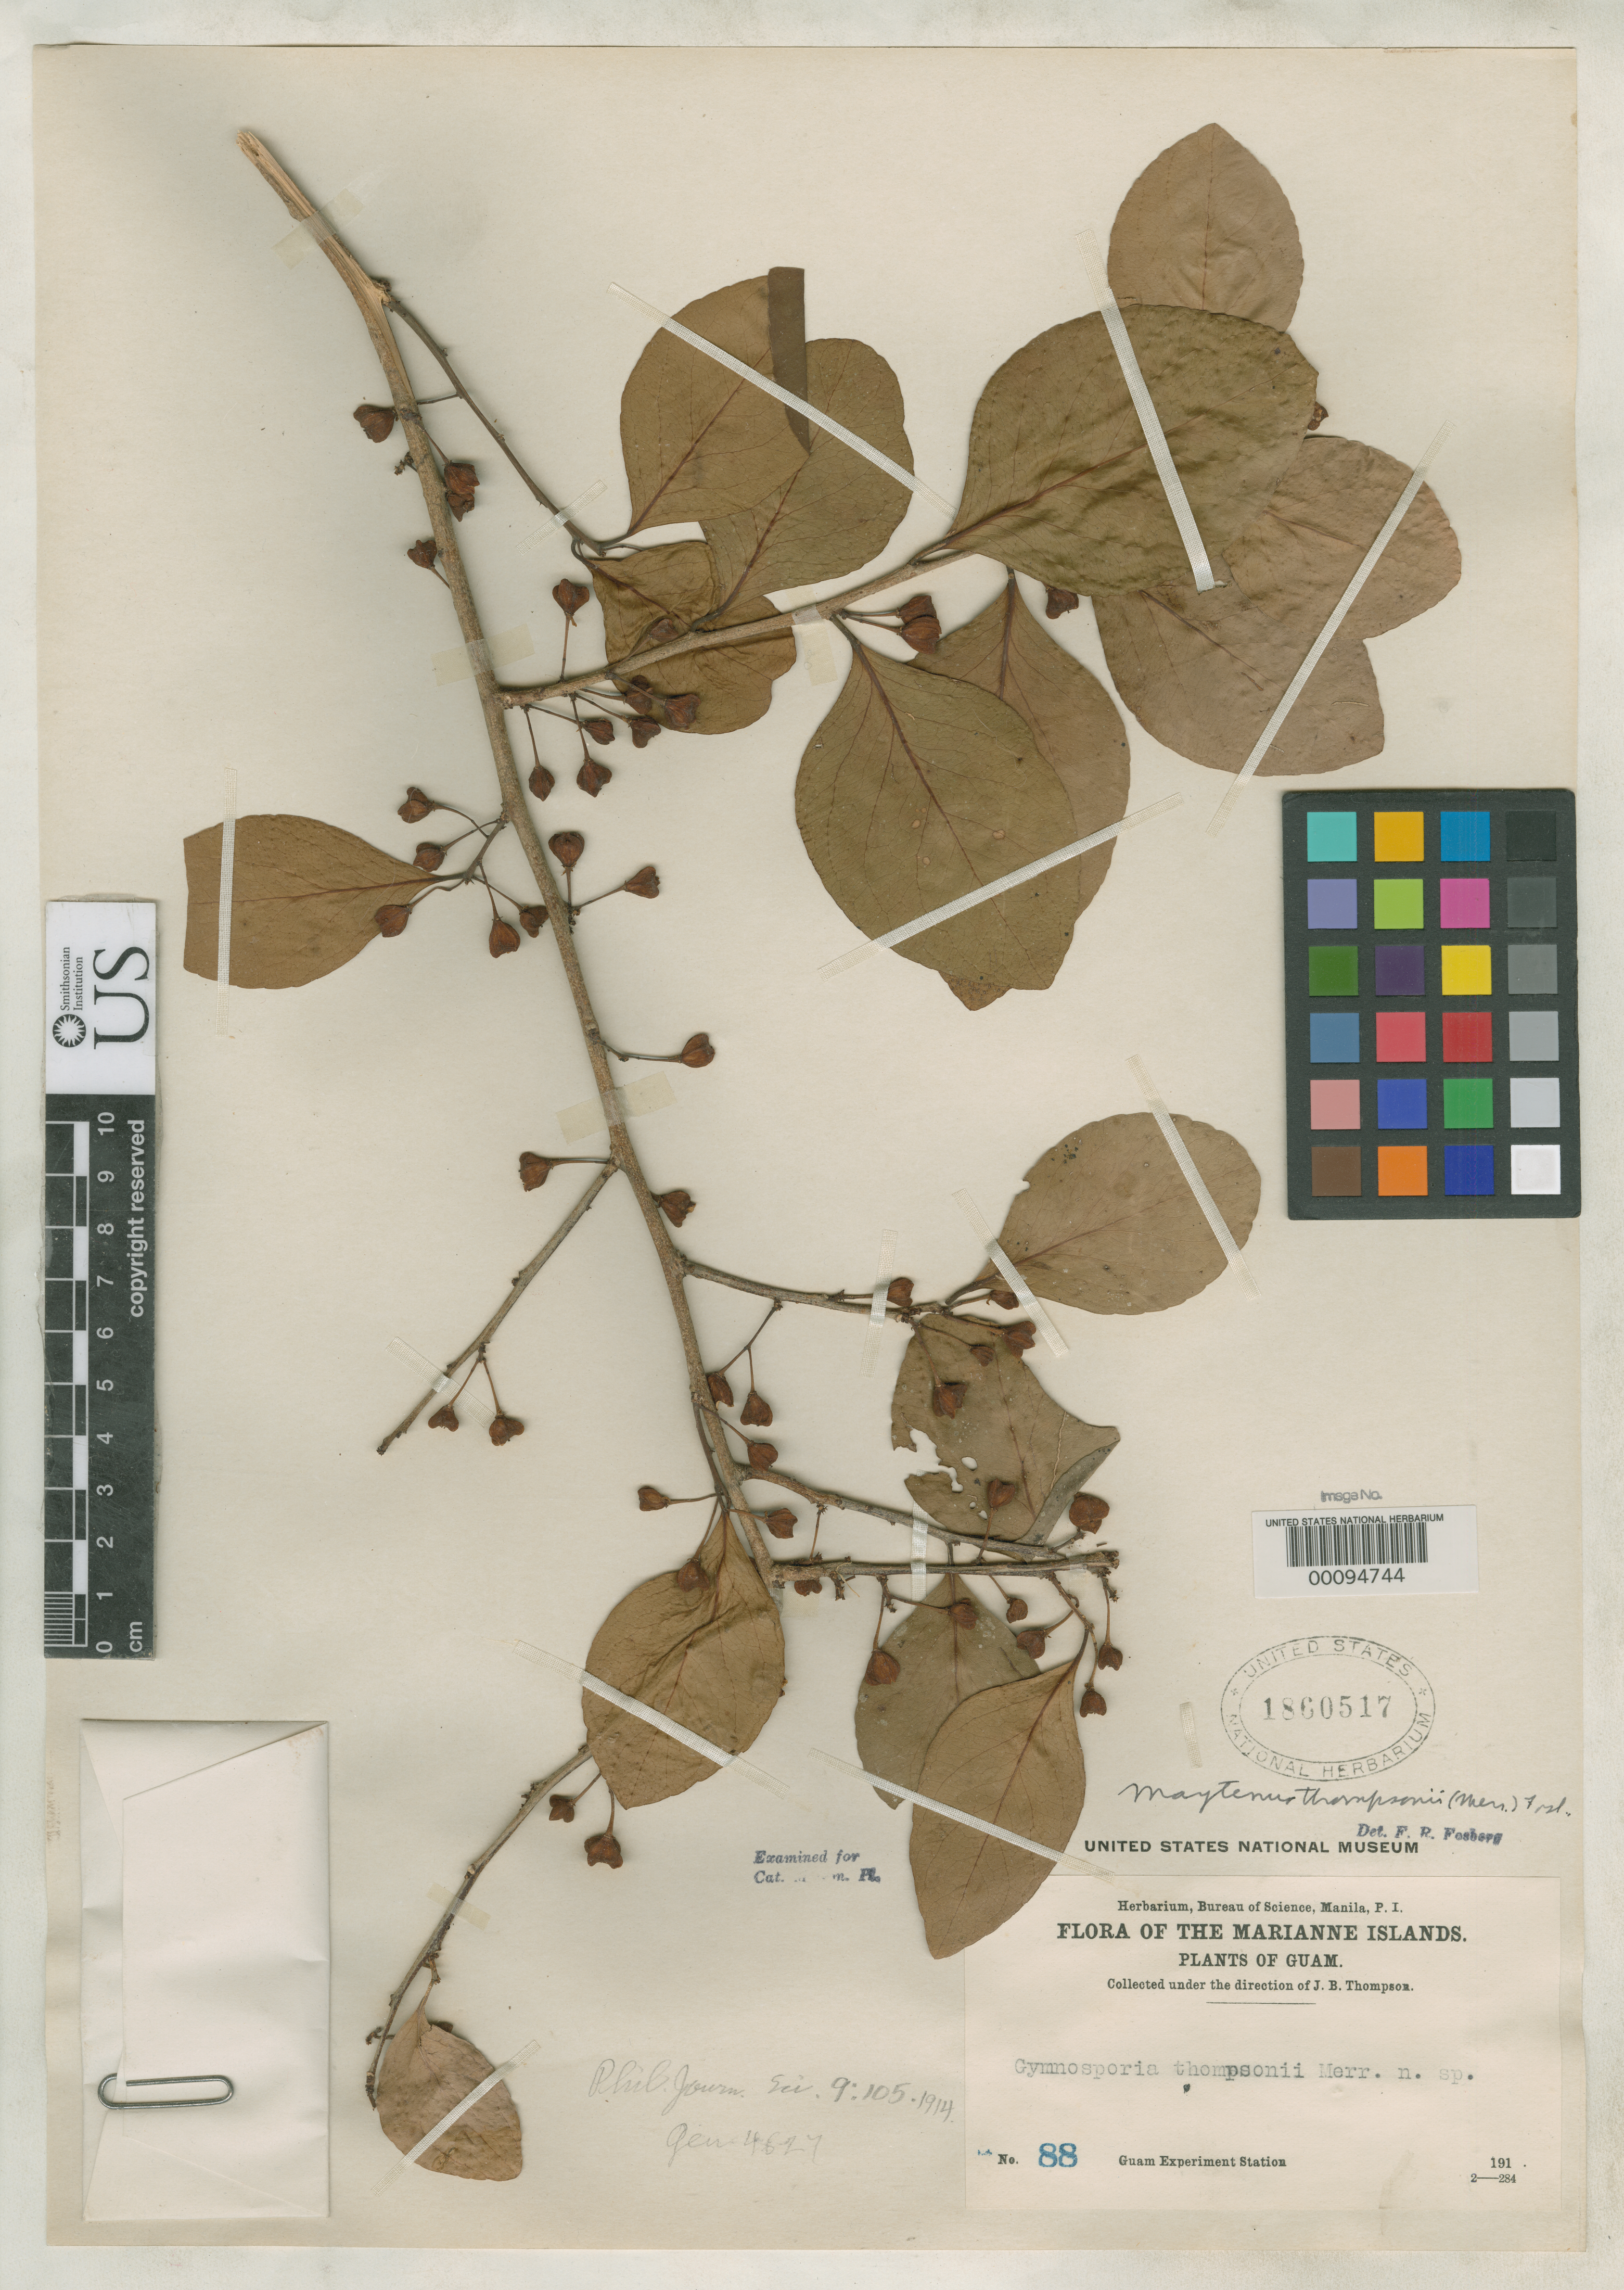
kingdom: Plantae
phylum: Tracheophyta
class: Magnoliopsida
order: Celastrales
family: Celastraceae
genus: Gymnosporia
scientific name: Gymnosporia thompsonii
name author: Merr.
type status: Isotype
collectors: Guam Exp. Sta.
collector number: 88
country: Guam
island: Guam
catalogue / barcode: US 1860517